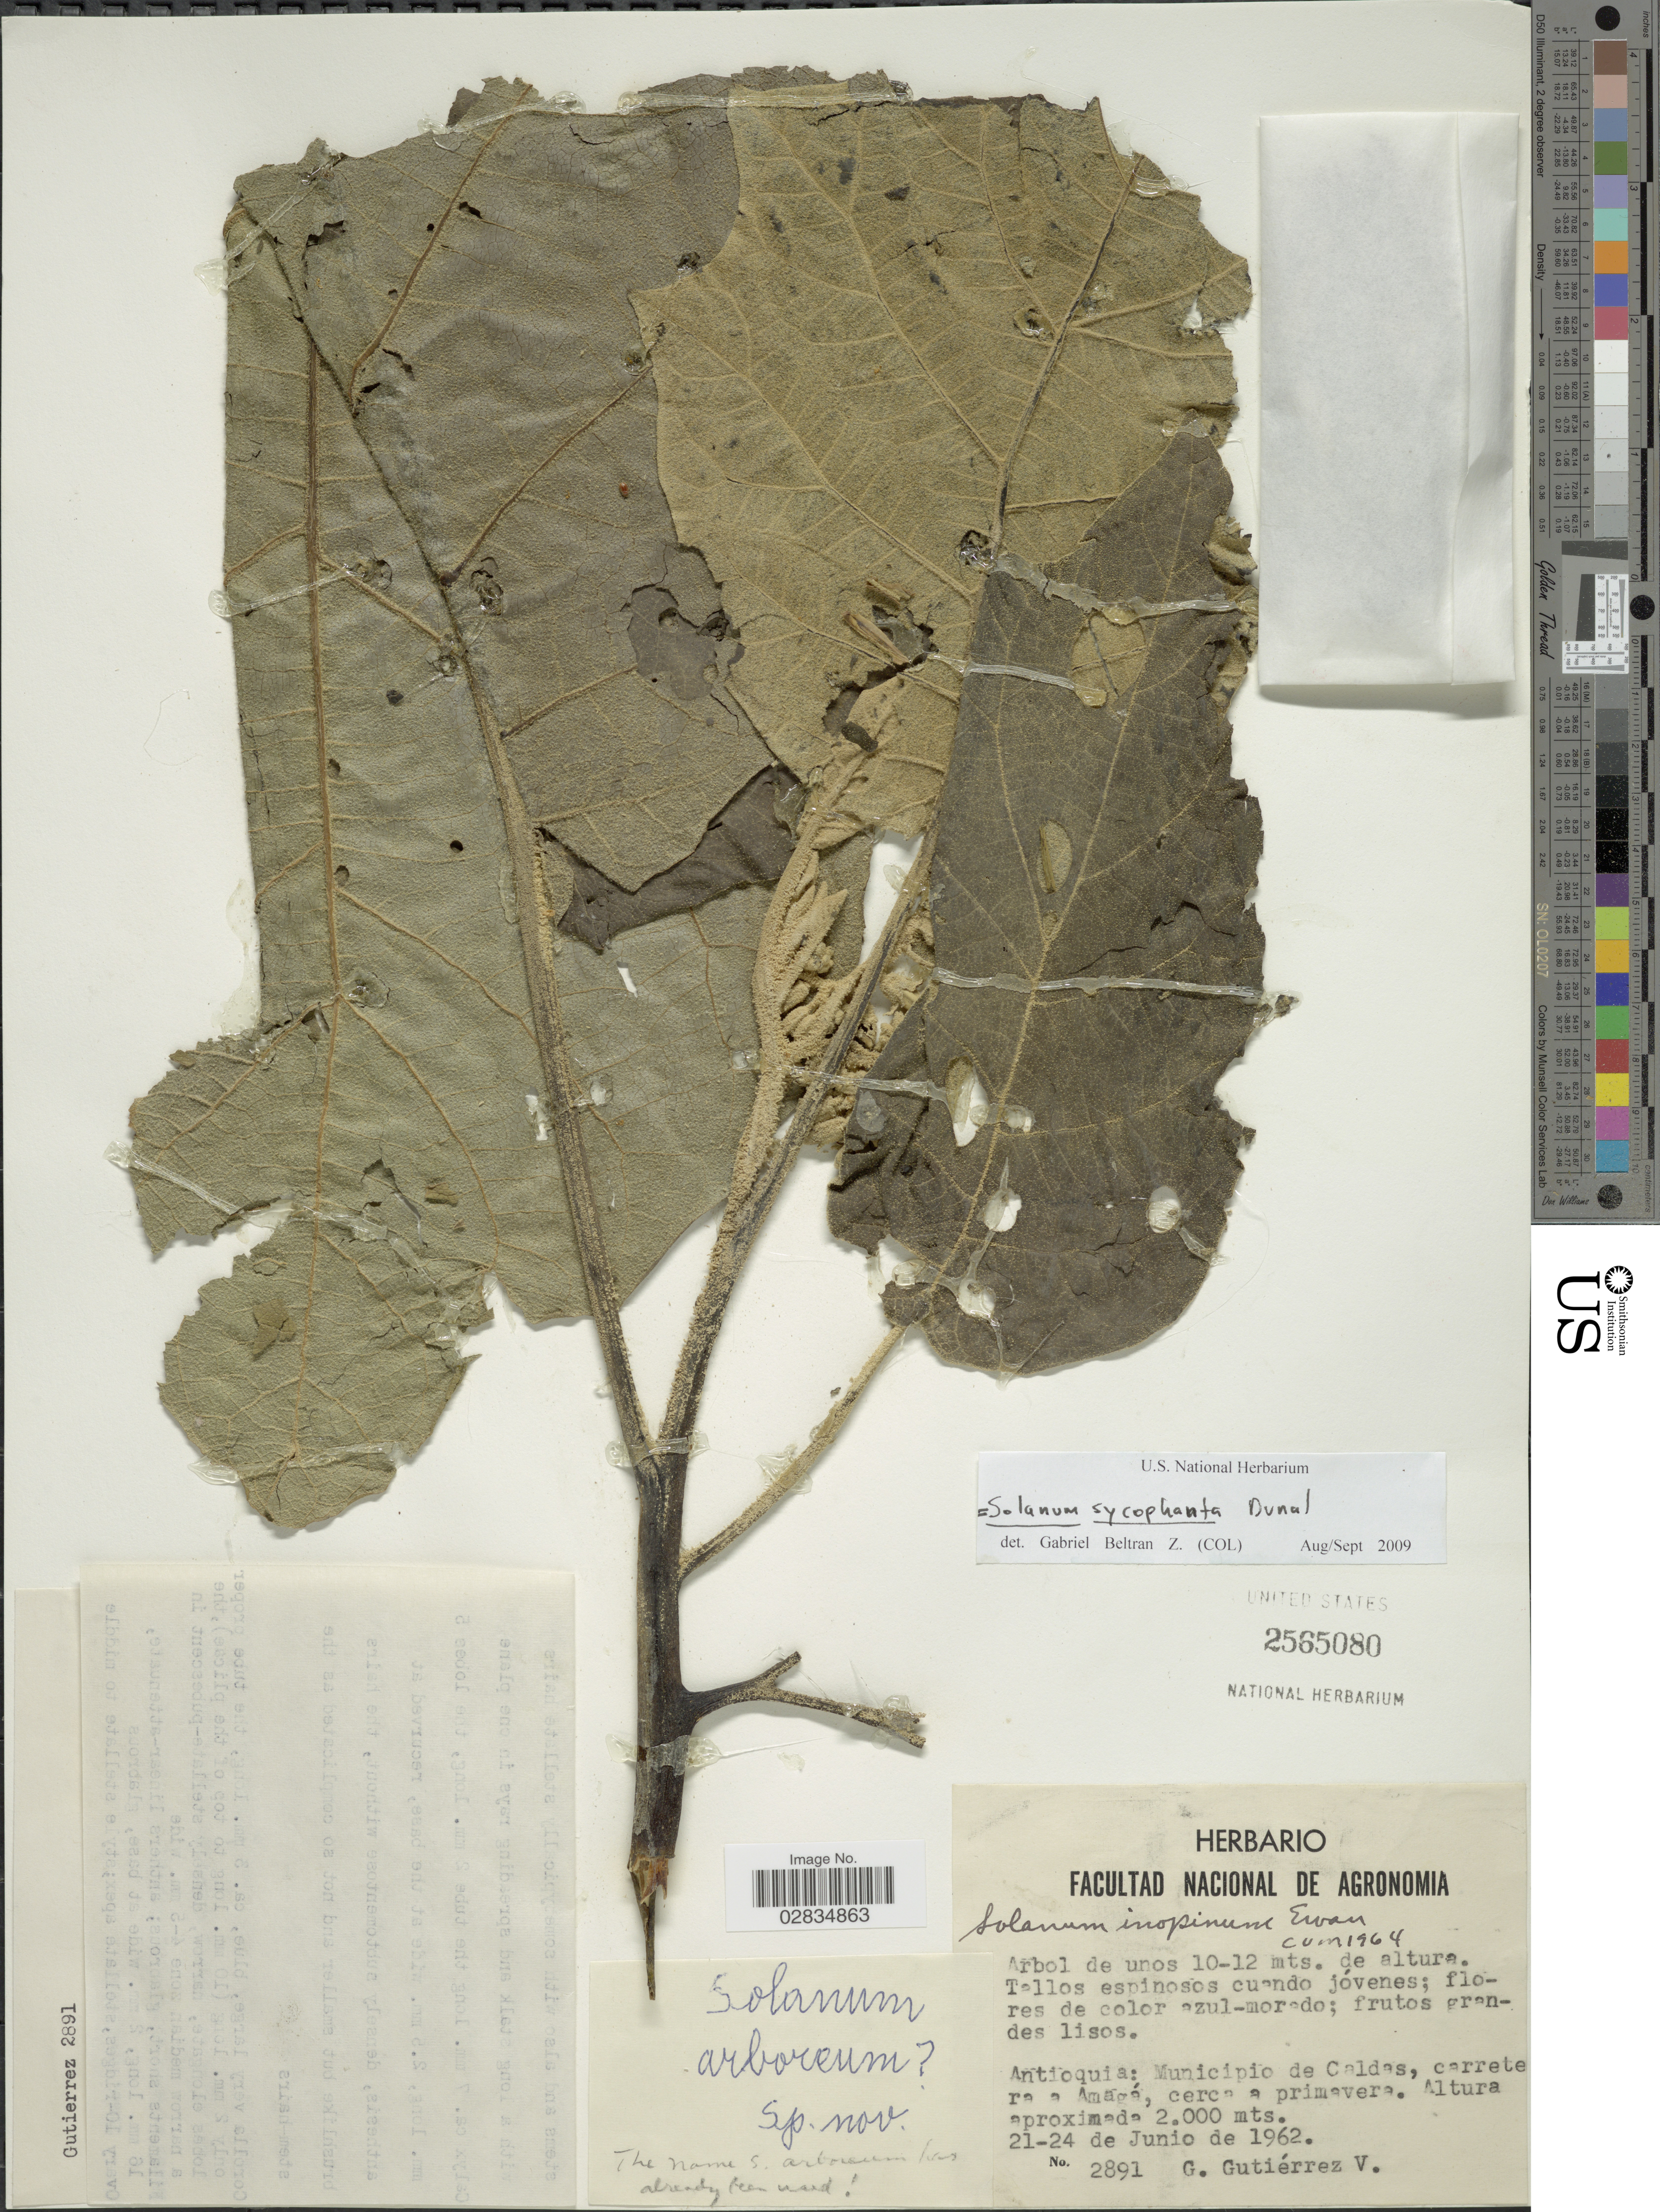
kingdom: Plantae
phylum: Tracheophyta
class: Magnoliopsida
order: Solanales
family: Solanaceae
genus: Solanum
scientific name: Solanum sycophanta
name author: Dunal in DC.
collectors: G. Gutiérrez V.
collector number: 2891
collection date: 1962-06-21/1962-06-24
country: Colombia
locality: Antioquia: Municipio de Caldas, carretera a Amagá, cerca a primavera.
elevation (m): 2000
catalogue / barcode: US 2565080